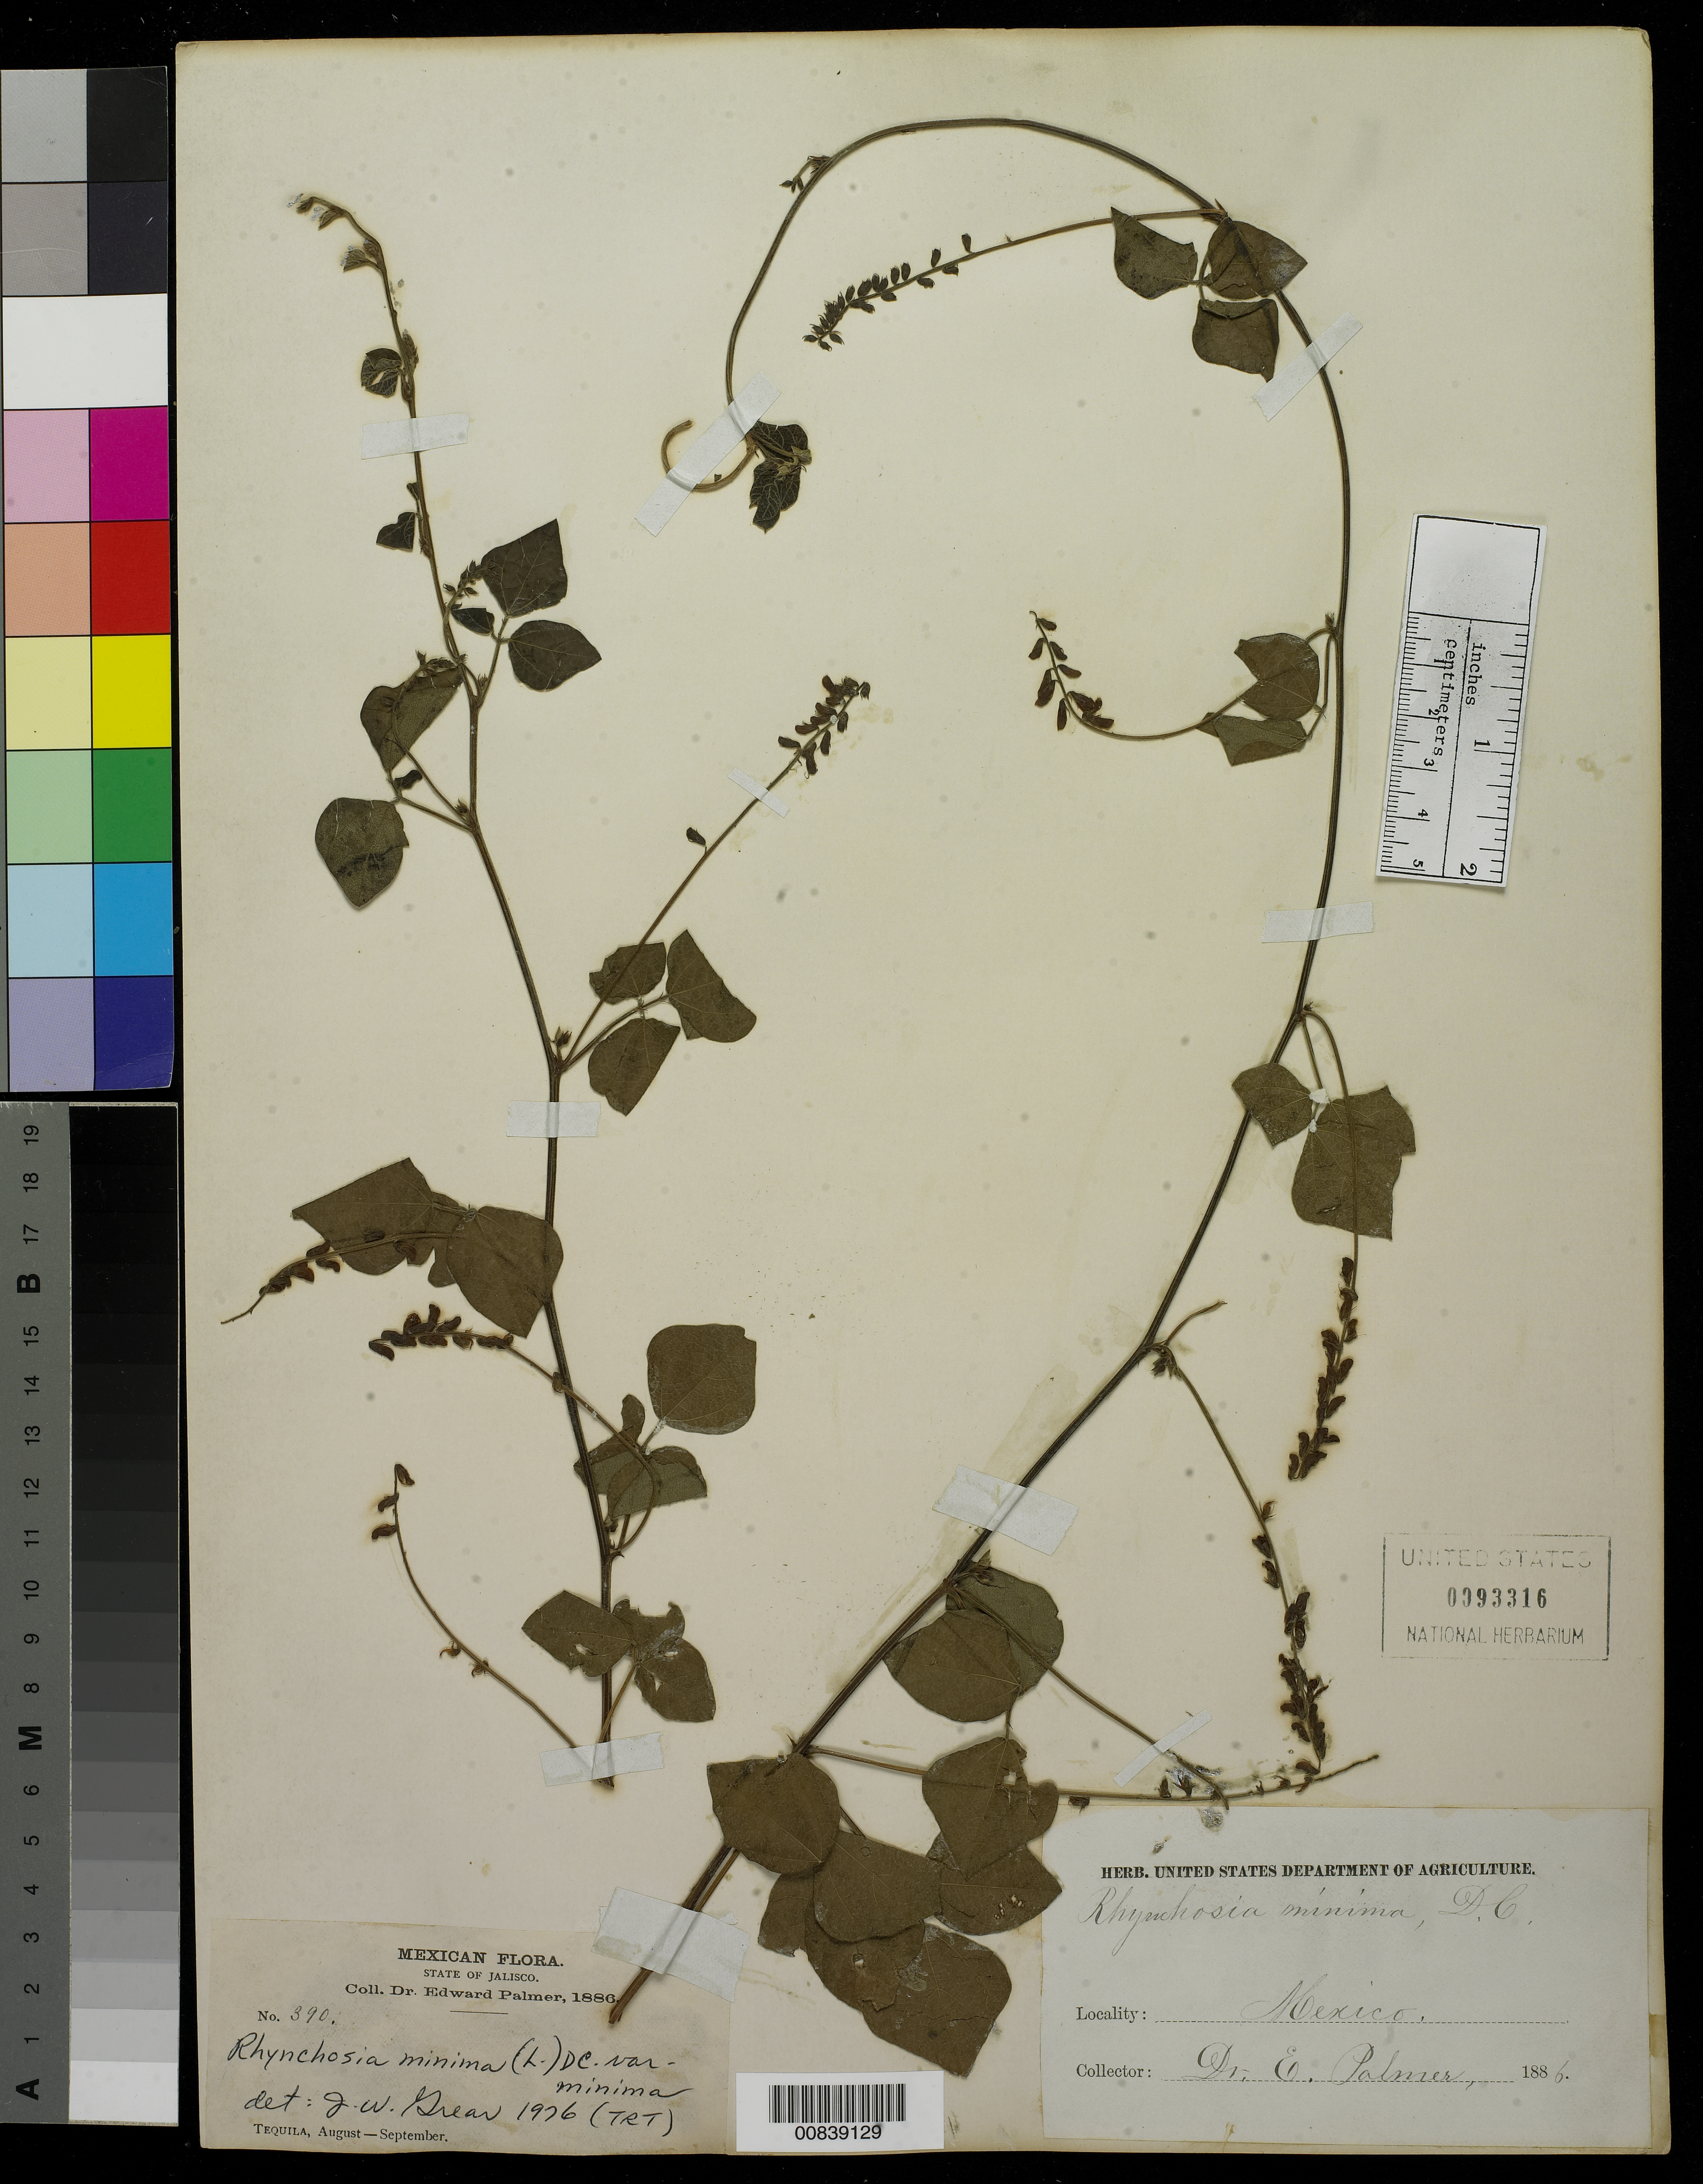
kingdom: Plantae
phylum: Tracheophyta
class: Magnoliopsida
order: Fabales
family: Fabaceae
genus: Rhynchosia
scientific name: Rhynchosia minima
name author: (L.) DC.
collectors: E. Palmer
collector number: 390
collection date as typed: Aug 1886 to -- Sep 1886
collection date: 1886-08/1886-09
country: Mexico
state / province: Jalisco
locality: Tequila, Jalisco.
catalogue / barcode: US 93316